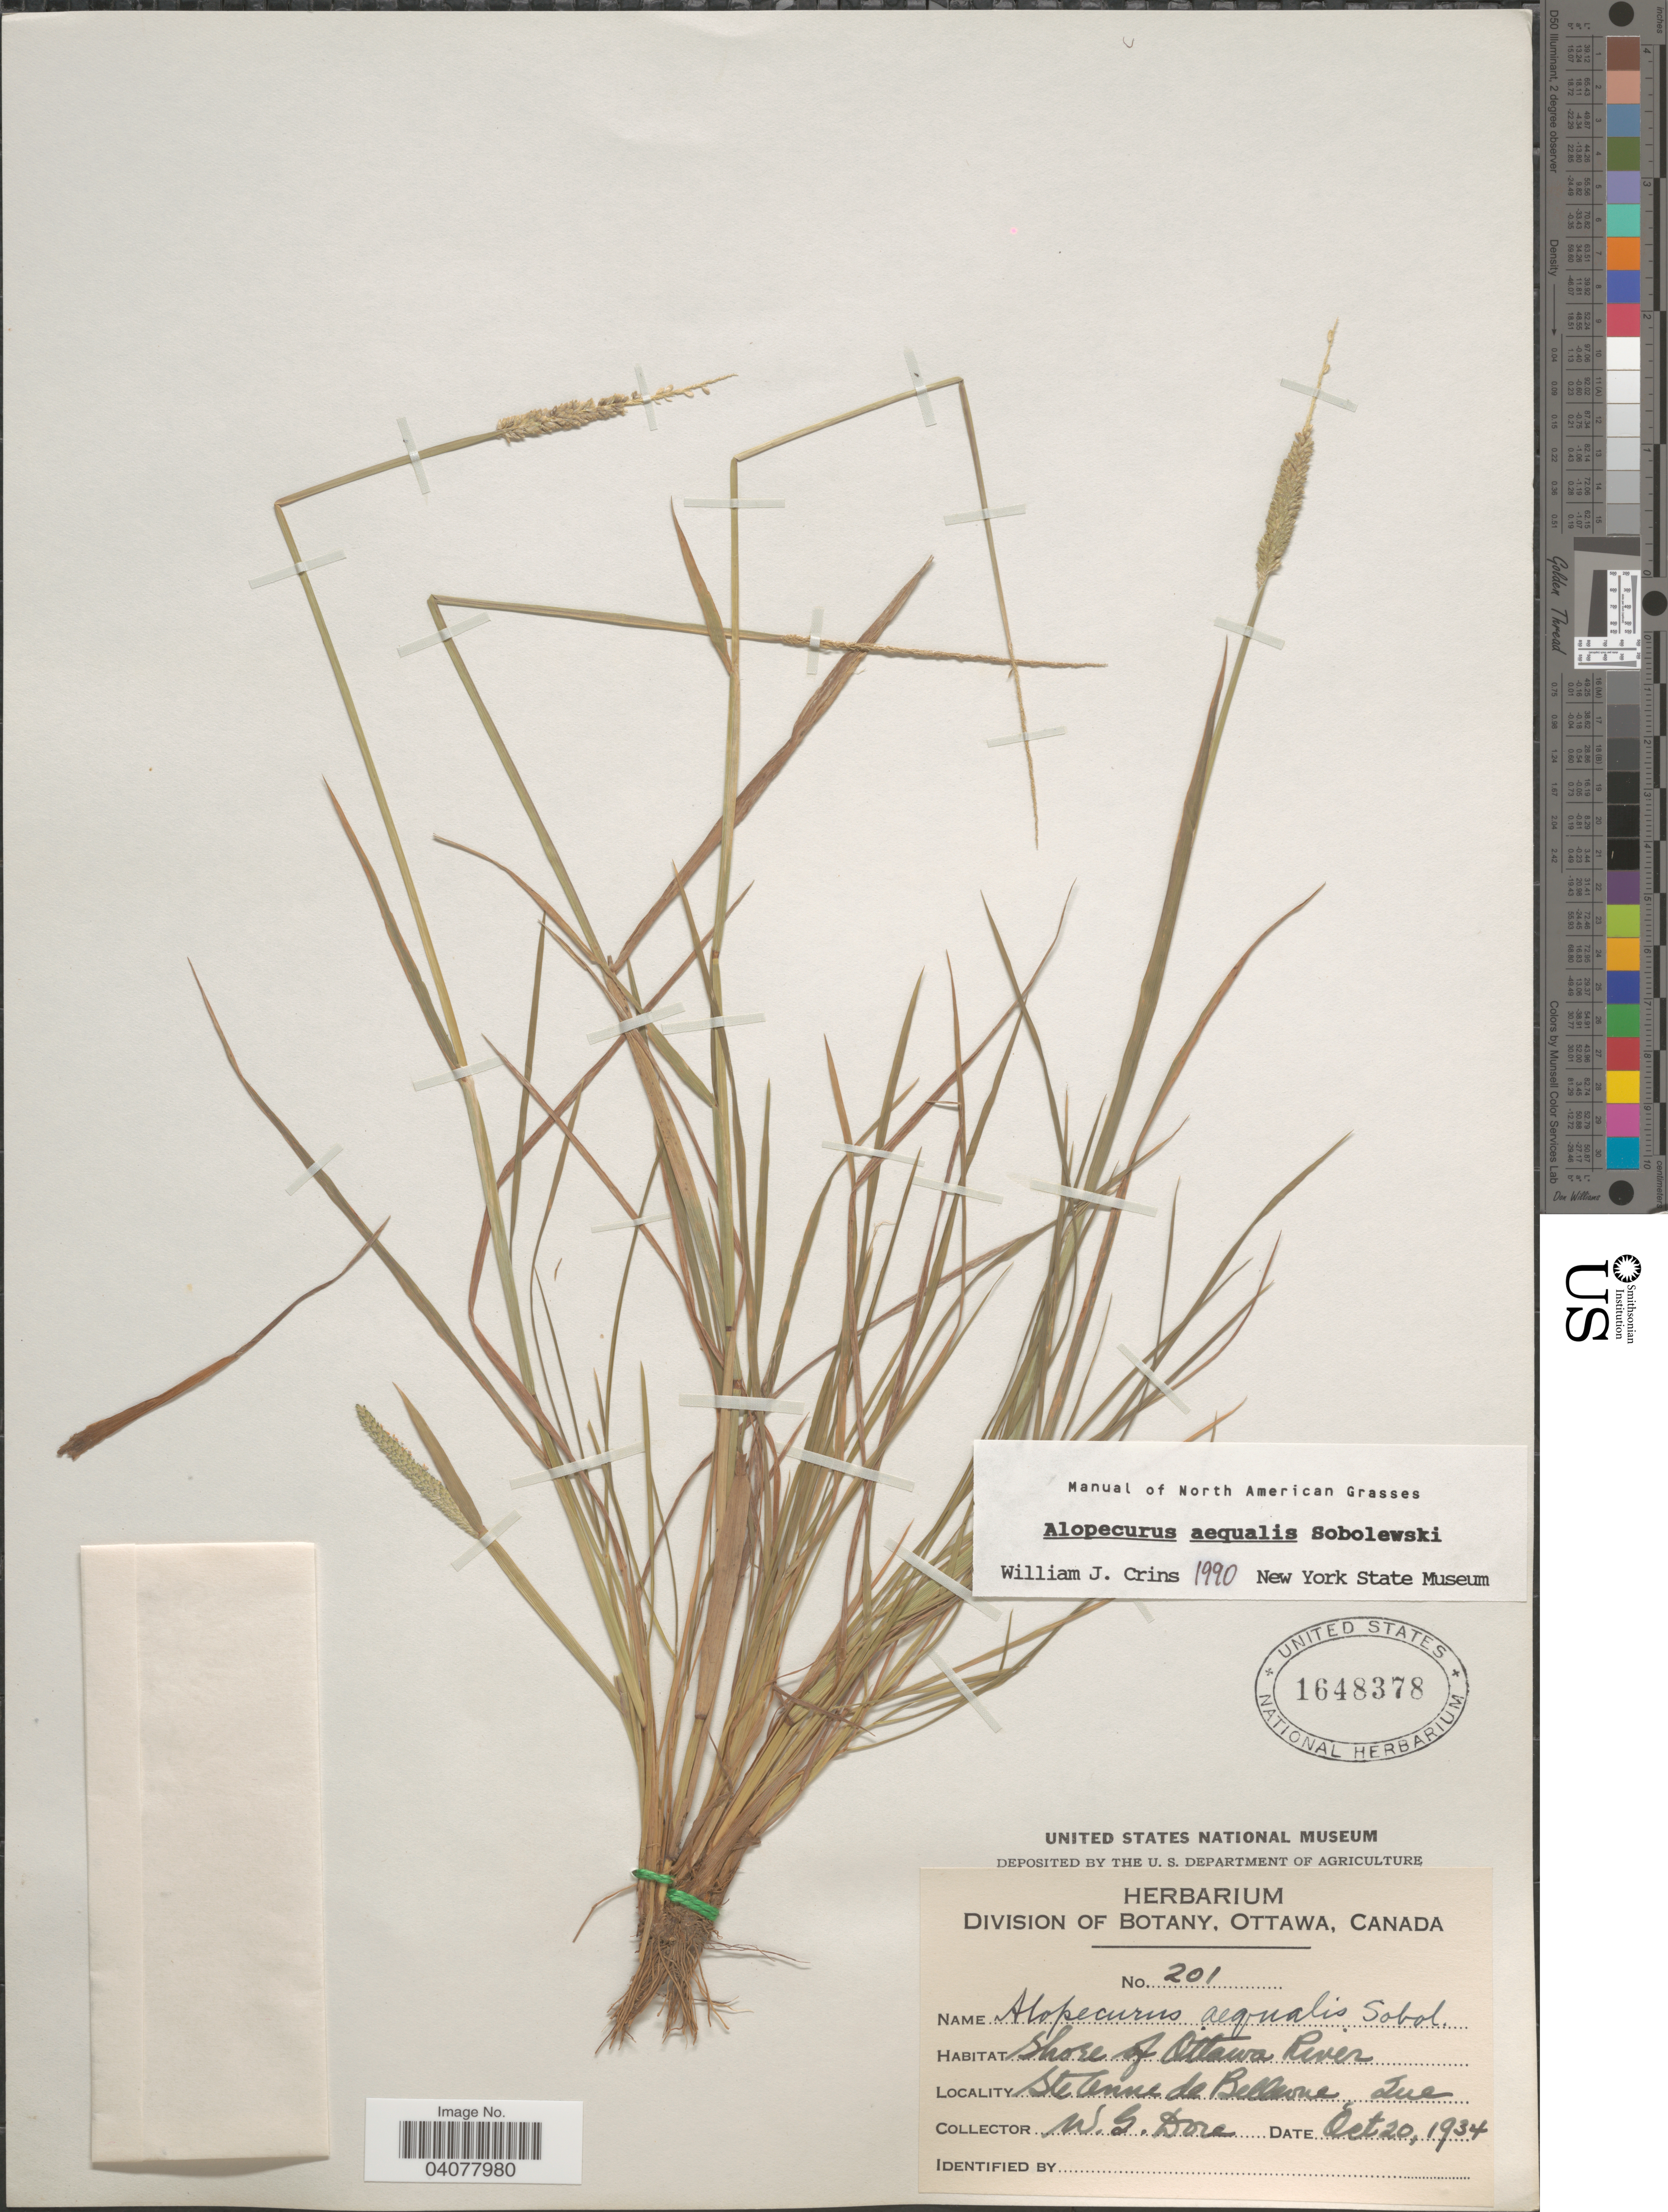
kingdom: Plantae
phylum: Tracheophyta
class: Liliopsida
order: Poales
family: Poaceae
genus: Alopecurus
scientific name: Alopecurus aequalis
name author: Sobol.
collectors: W. Dore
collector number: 201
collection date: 1934-10-20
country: Canada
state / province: Quebec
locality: Shore of Ottawa River. Ste Anne de Bellevue.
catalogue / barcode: US 1648378